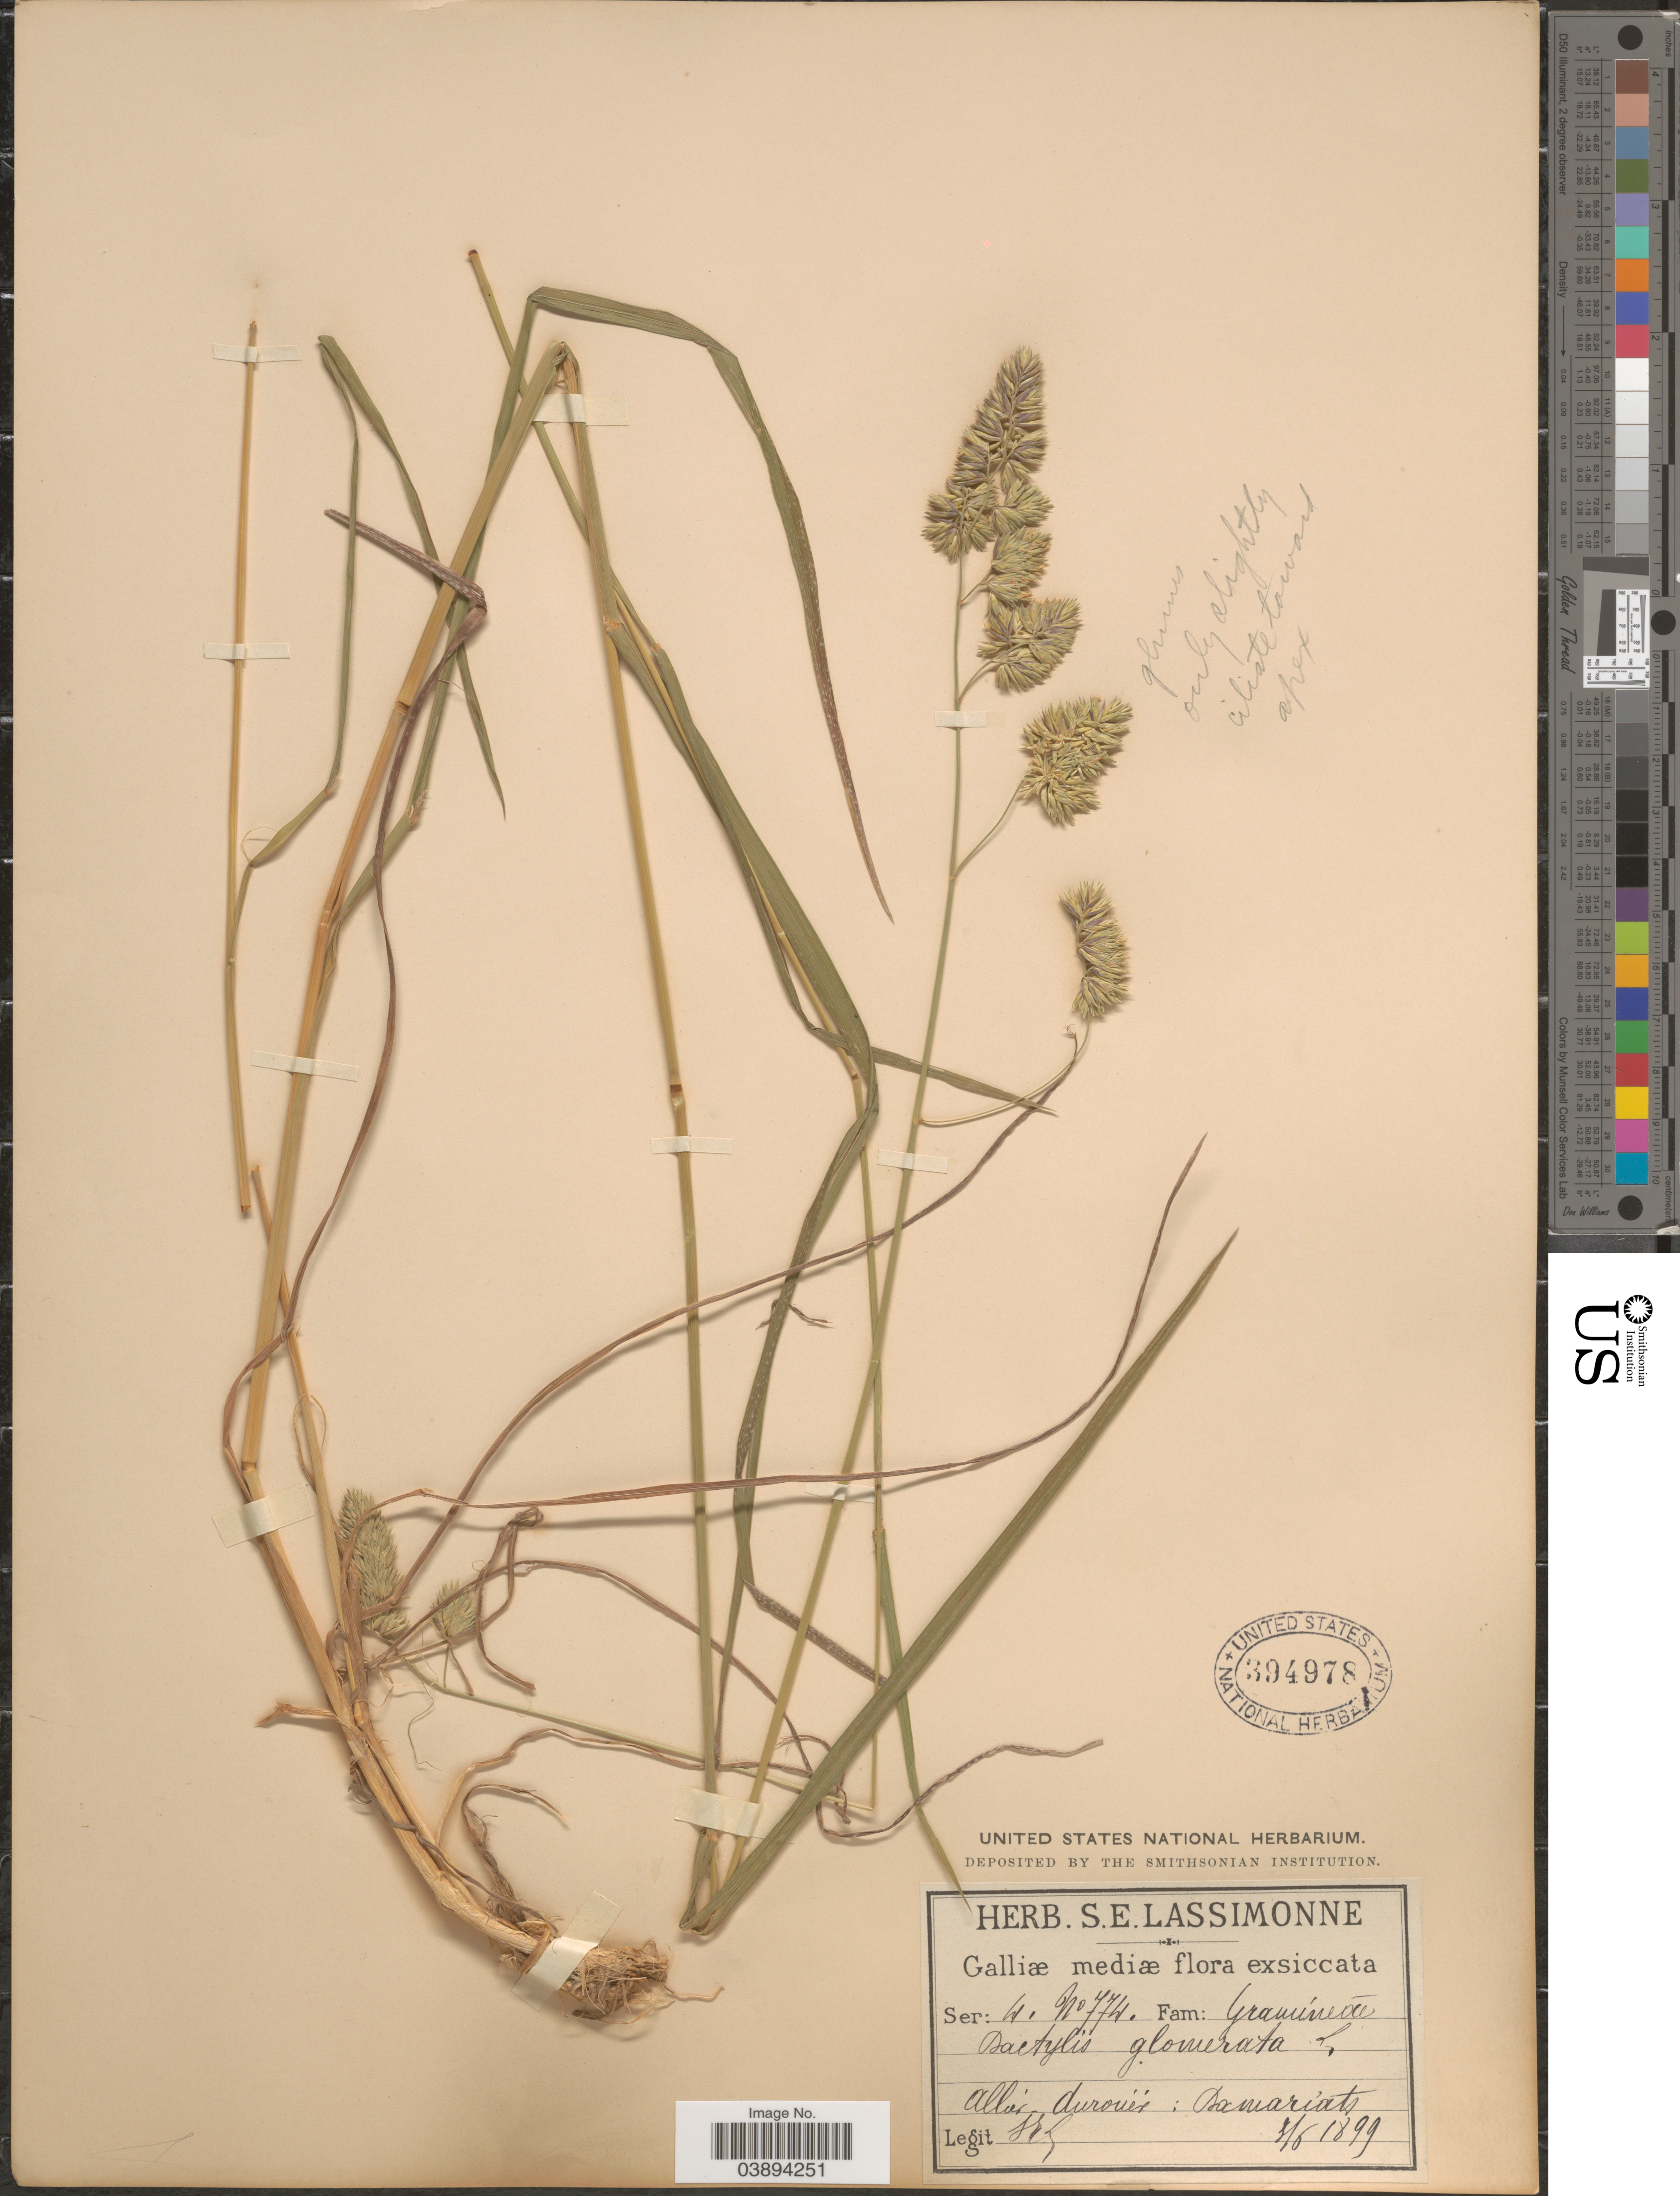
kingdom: Plantae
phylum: Tracheophyta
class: Liliopsida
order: Poales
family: Poaceae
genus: Dactylis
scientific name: Dactylis glomerata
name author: L.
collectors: S. Lassimonne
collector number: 774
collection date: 1899-06-05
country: France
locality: Galliæ mediæ. Allier Aurouër : Damariats.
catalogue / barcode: US 394978